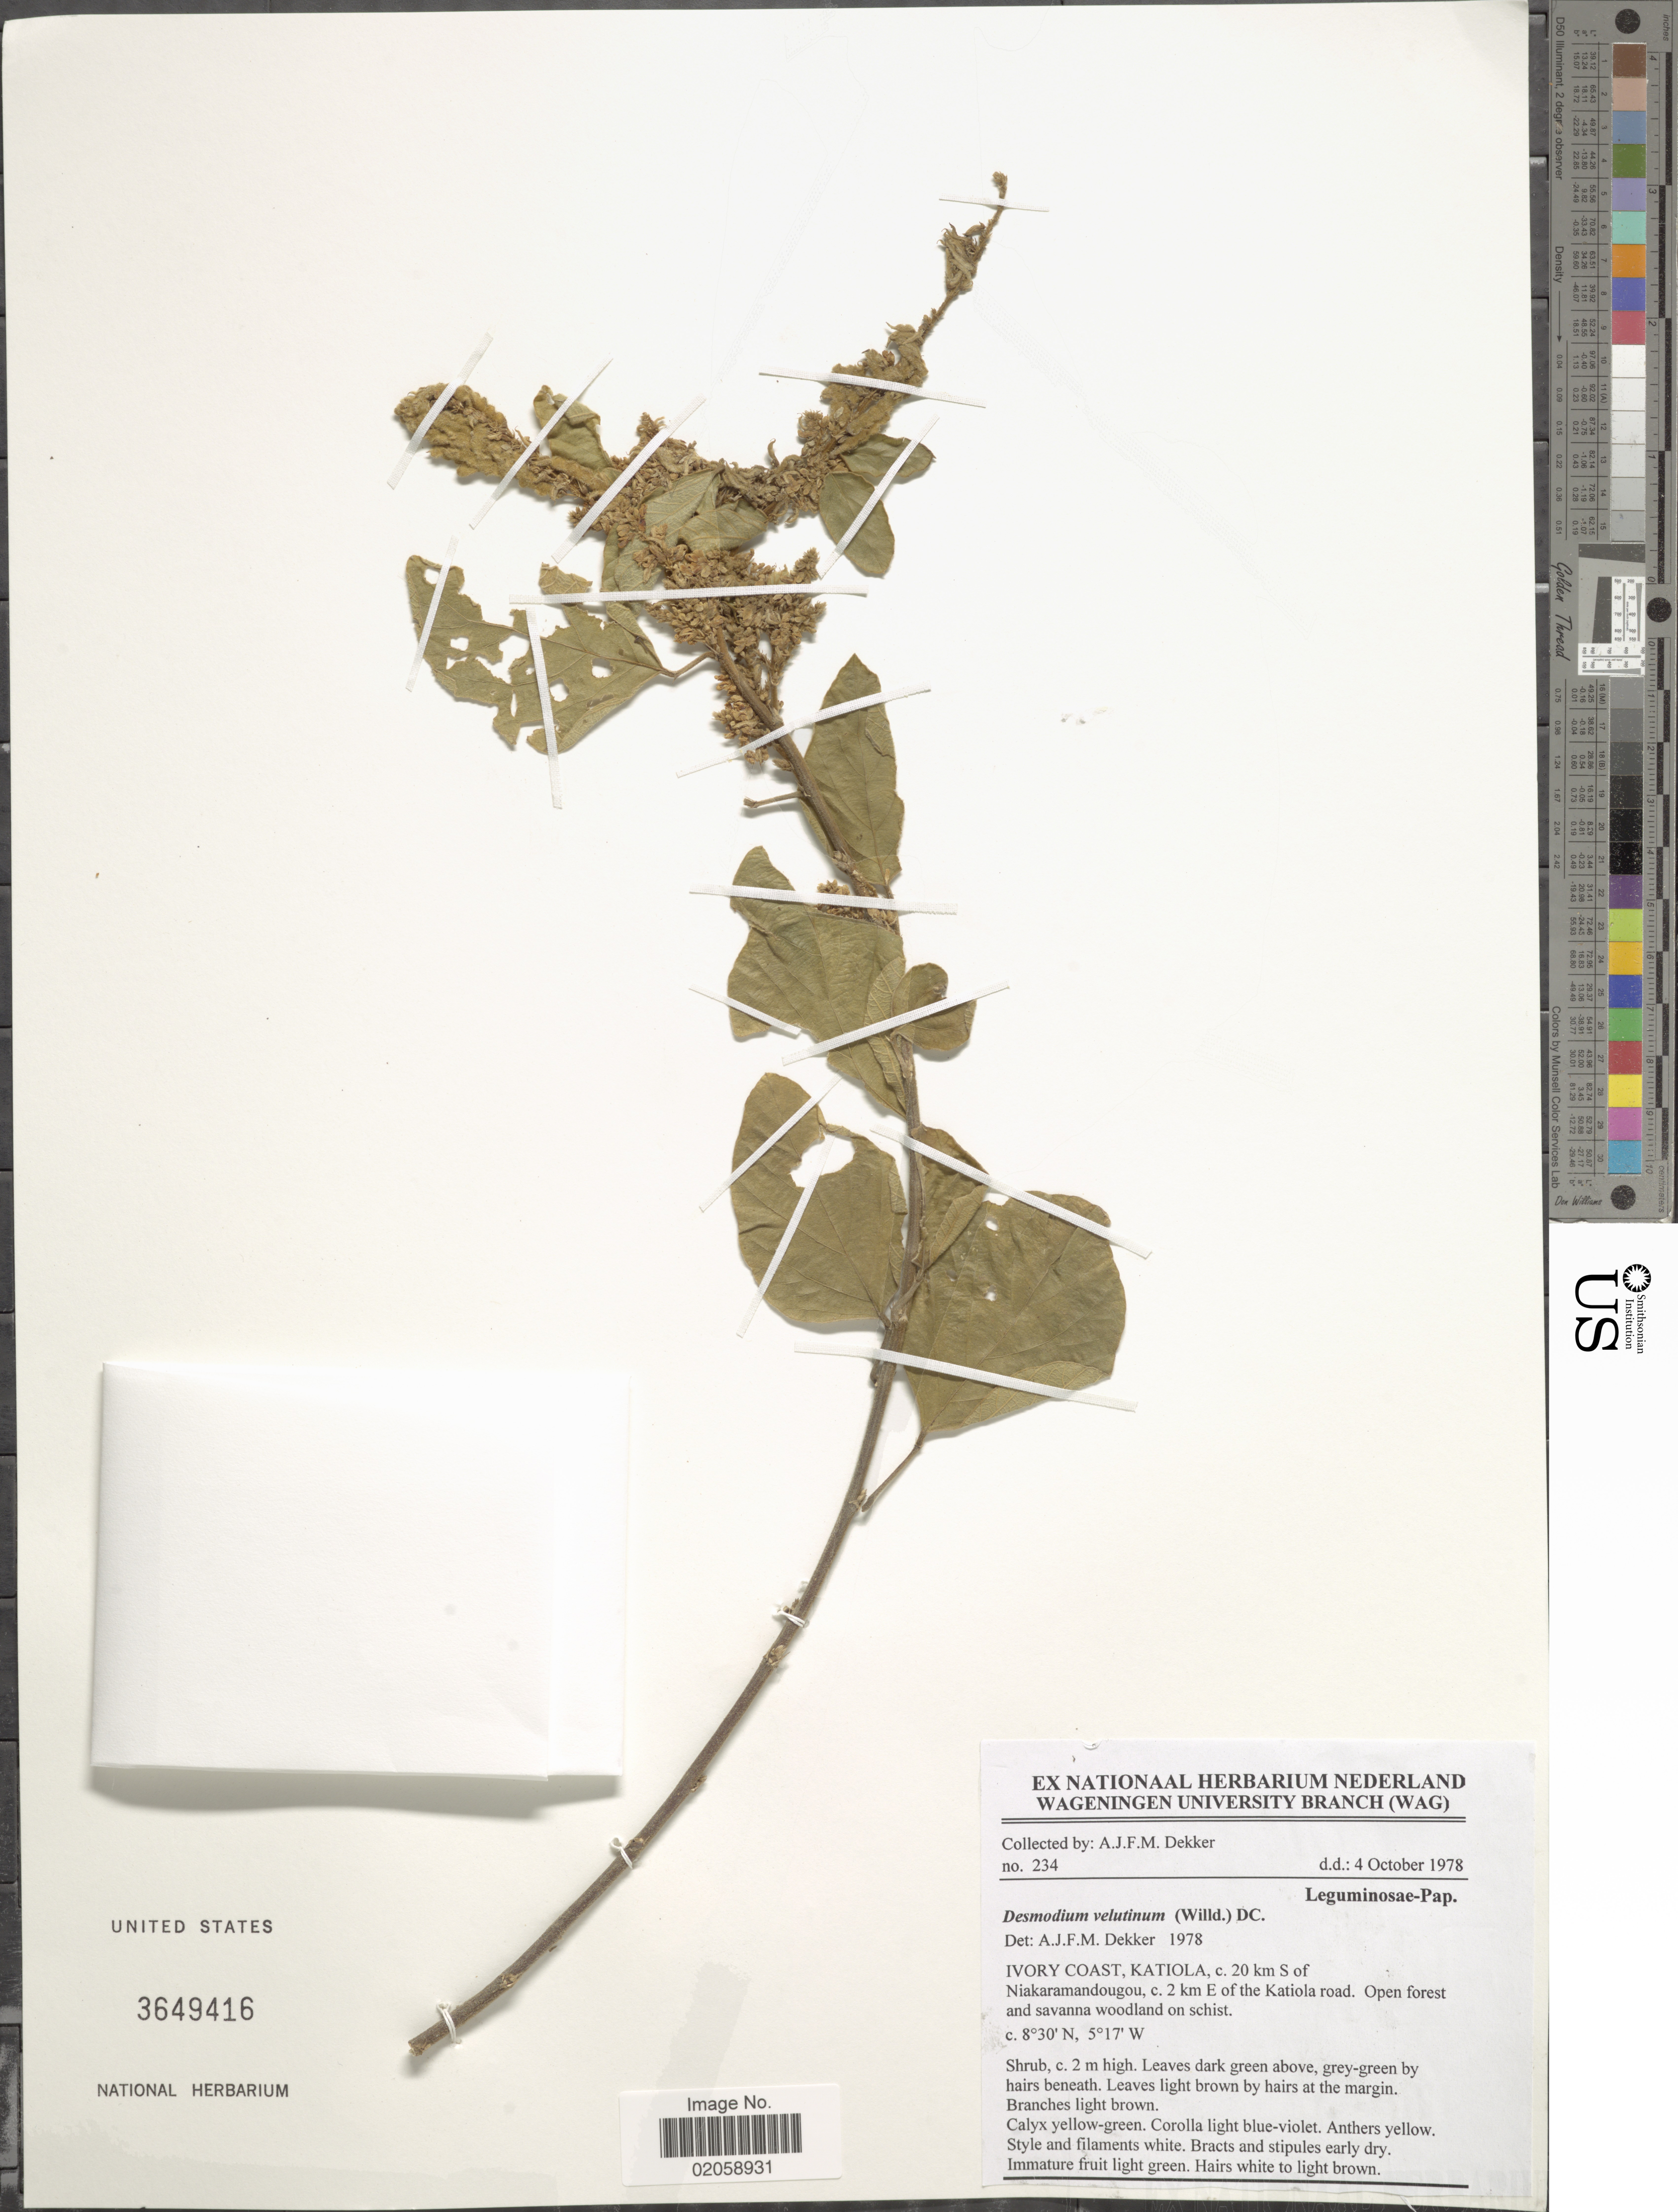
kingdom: Plantae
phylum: Tracheophyta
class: Magnoliopsida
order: Fabales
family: Fabaceae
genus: Polhillides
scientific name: Polhillides velutina subsp. velutina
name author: (Willd.) H. Ohashi & K. Ohashi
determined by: Strong, Mark T., (BOT), Smithsonian Institution - National Museum of Natural History (UNITED STATES)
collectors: A. Dekker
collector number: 234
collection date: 1978-10-04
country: Ivory Coast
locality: Katiola, c. 20 km S of Niakaramandougou, c. 2 km E of the Katiola road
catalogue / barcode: US 3649416